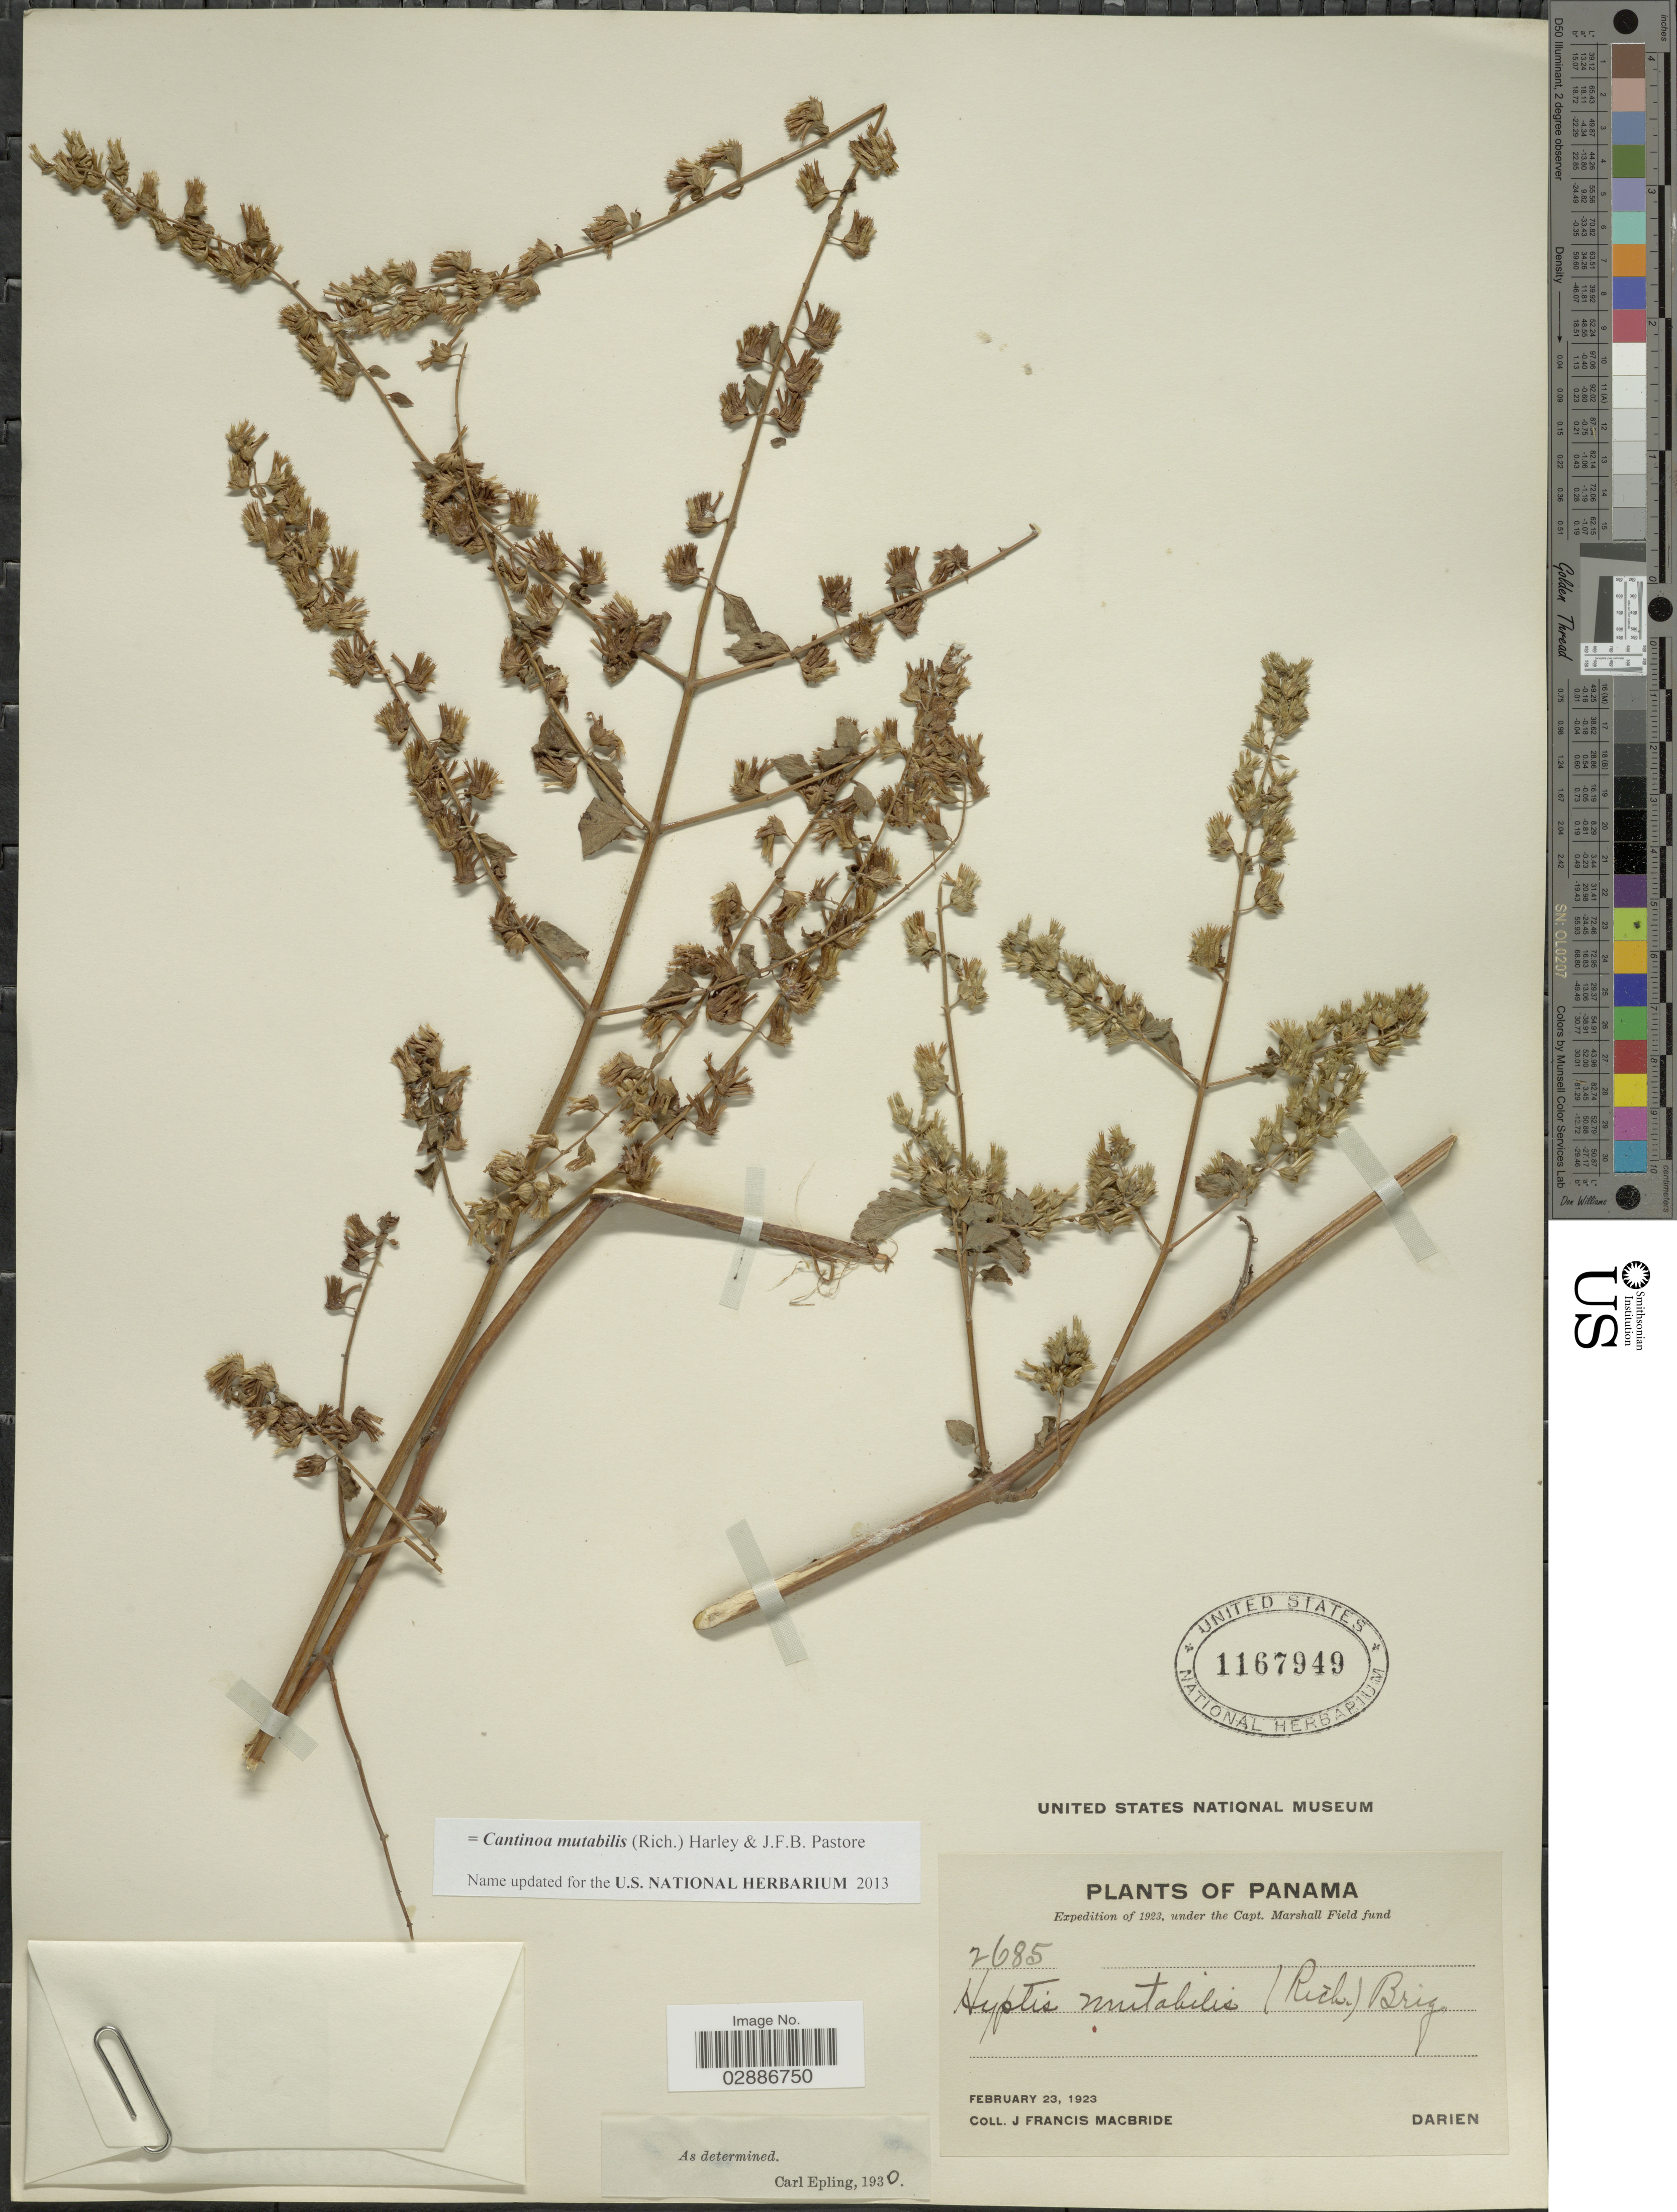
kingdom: Plantae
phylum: Tracheophyta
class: Magnoliopsida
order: Lamiales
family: Lamiaceae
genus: Cantinoa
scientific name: Cantinoa mutabilis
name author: (Rich.) Harley & J.F.B. Pastore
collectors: J. F. Macbride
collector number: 2685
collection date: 1923-02-23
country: Panama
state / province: Darién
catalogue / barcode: US 1167949